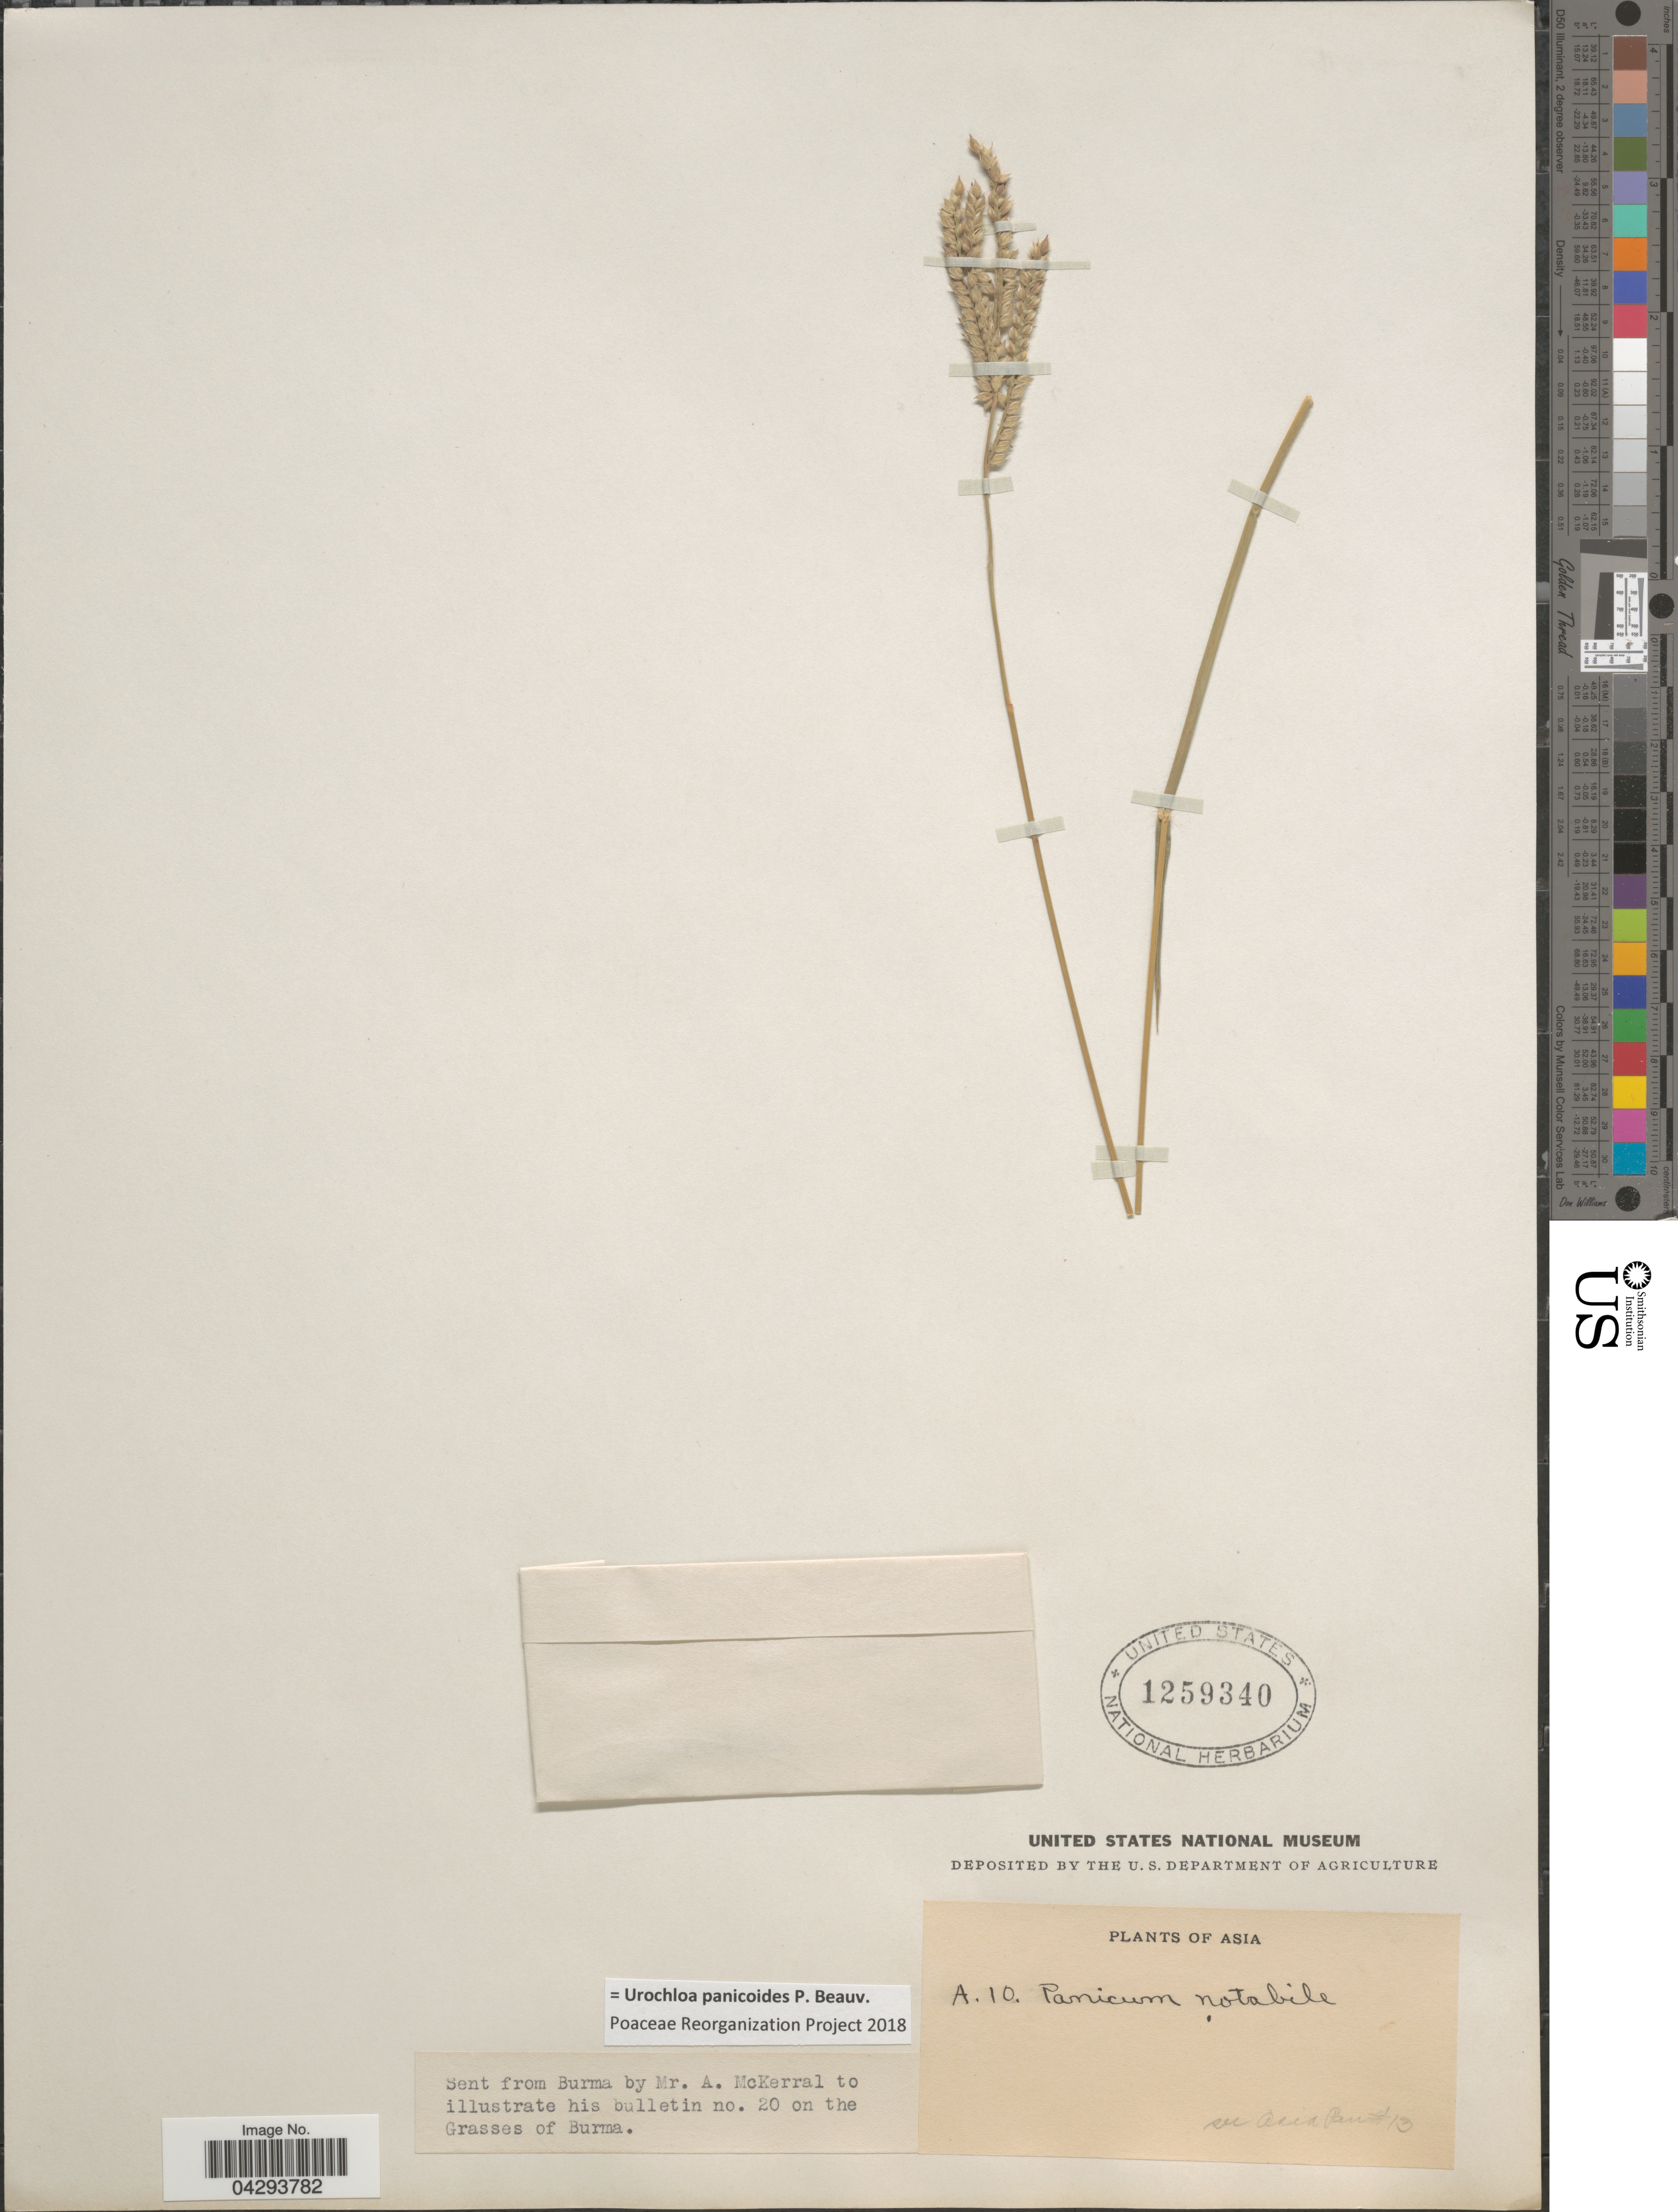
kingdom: Plantae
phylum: Tracheophyta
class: Liliopsida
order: Poales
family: Poaceae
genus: Urochloa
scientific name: Urochloa panicoides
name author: P. Beauv.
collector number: A10/13?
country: Myanmar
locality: Burma.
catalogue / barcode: US 1259340